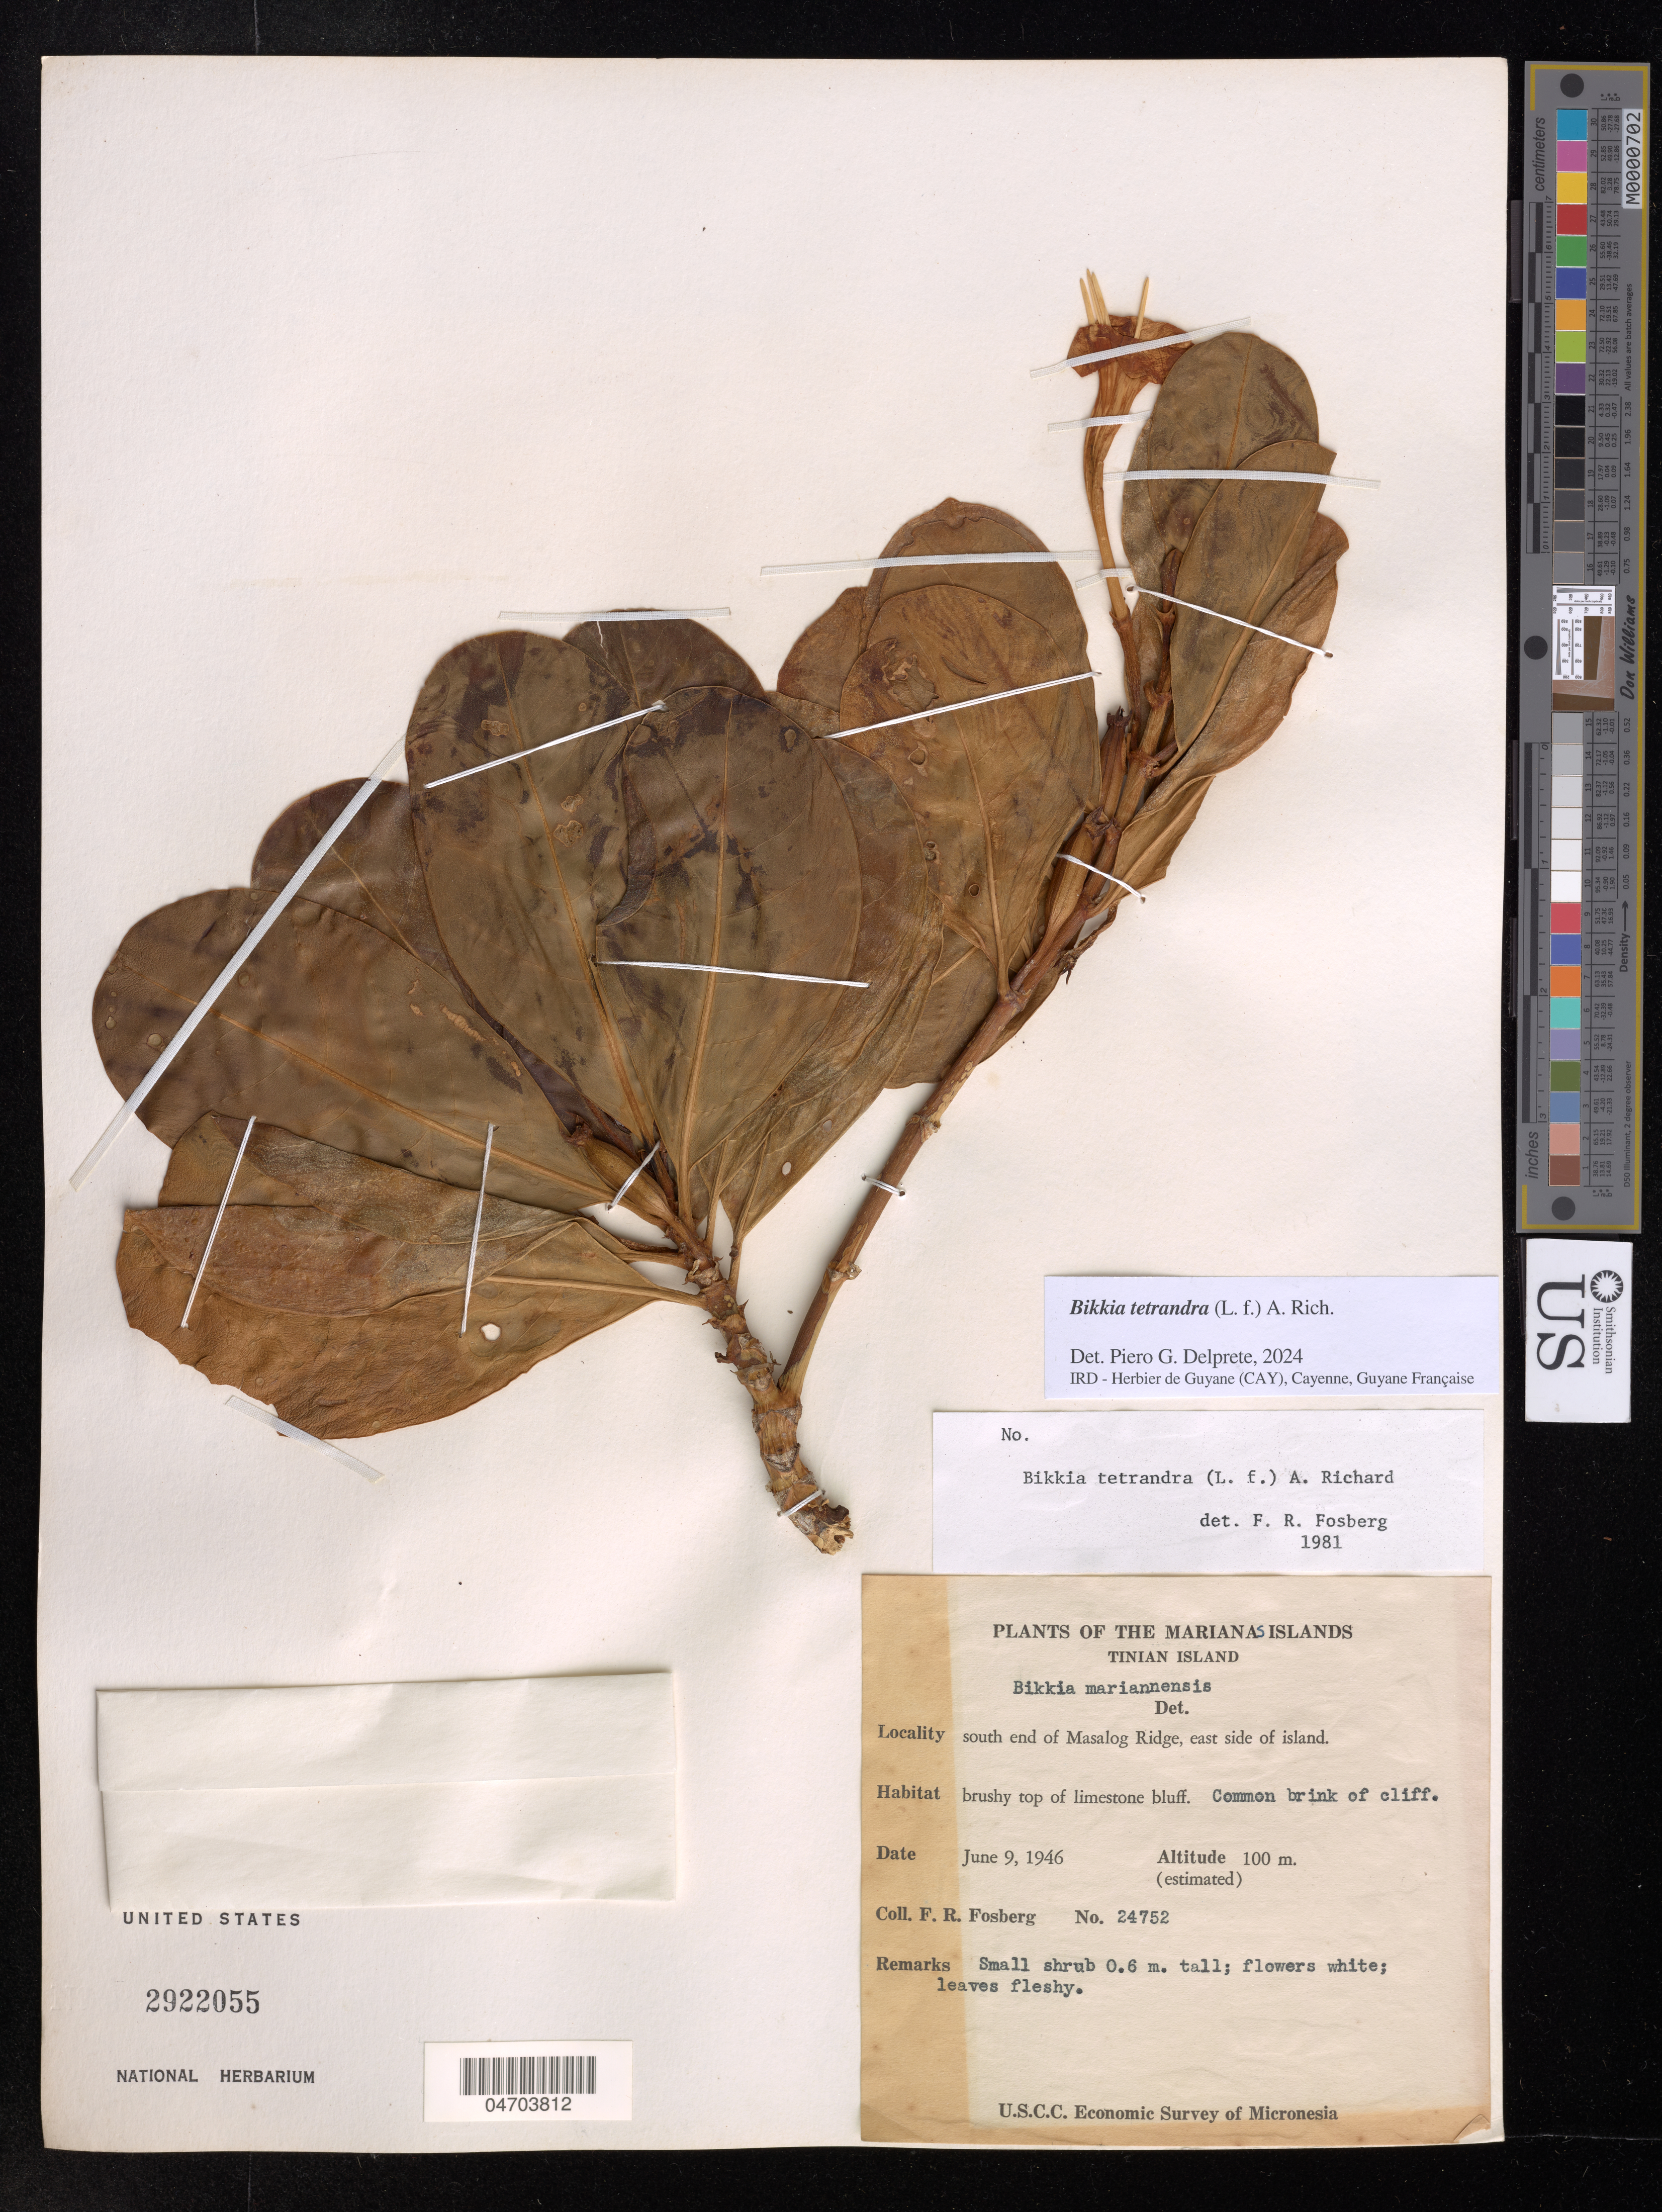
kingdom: Plantae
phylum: Tracheophyta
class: Magnoliopsida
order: Gentianales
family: Rubiaceae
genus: Bikkia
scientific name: Bikkia tetrandra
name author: (L. f.) A. Rich.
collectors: F. R. Fosberg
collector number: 24752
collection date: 1946-06-09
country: Northern Mariana Islands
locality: Tinian Island, south end of Masalog Ridge, east side of island.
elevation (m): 100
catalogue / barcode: US 2922055